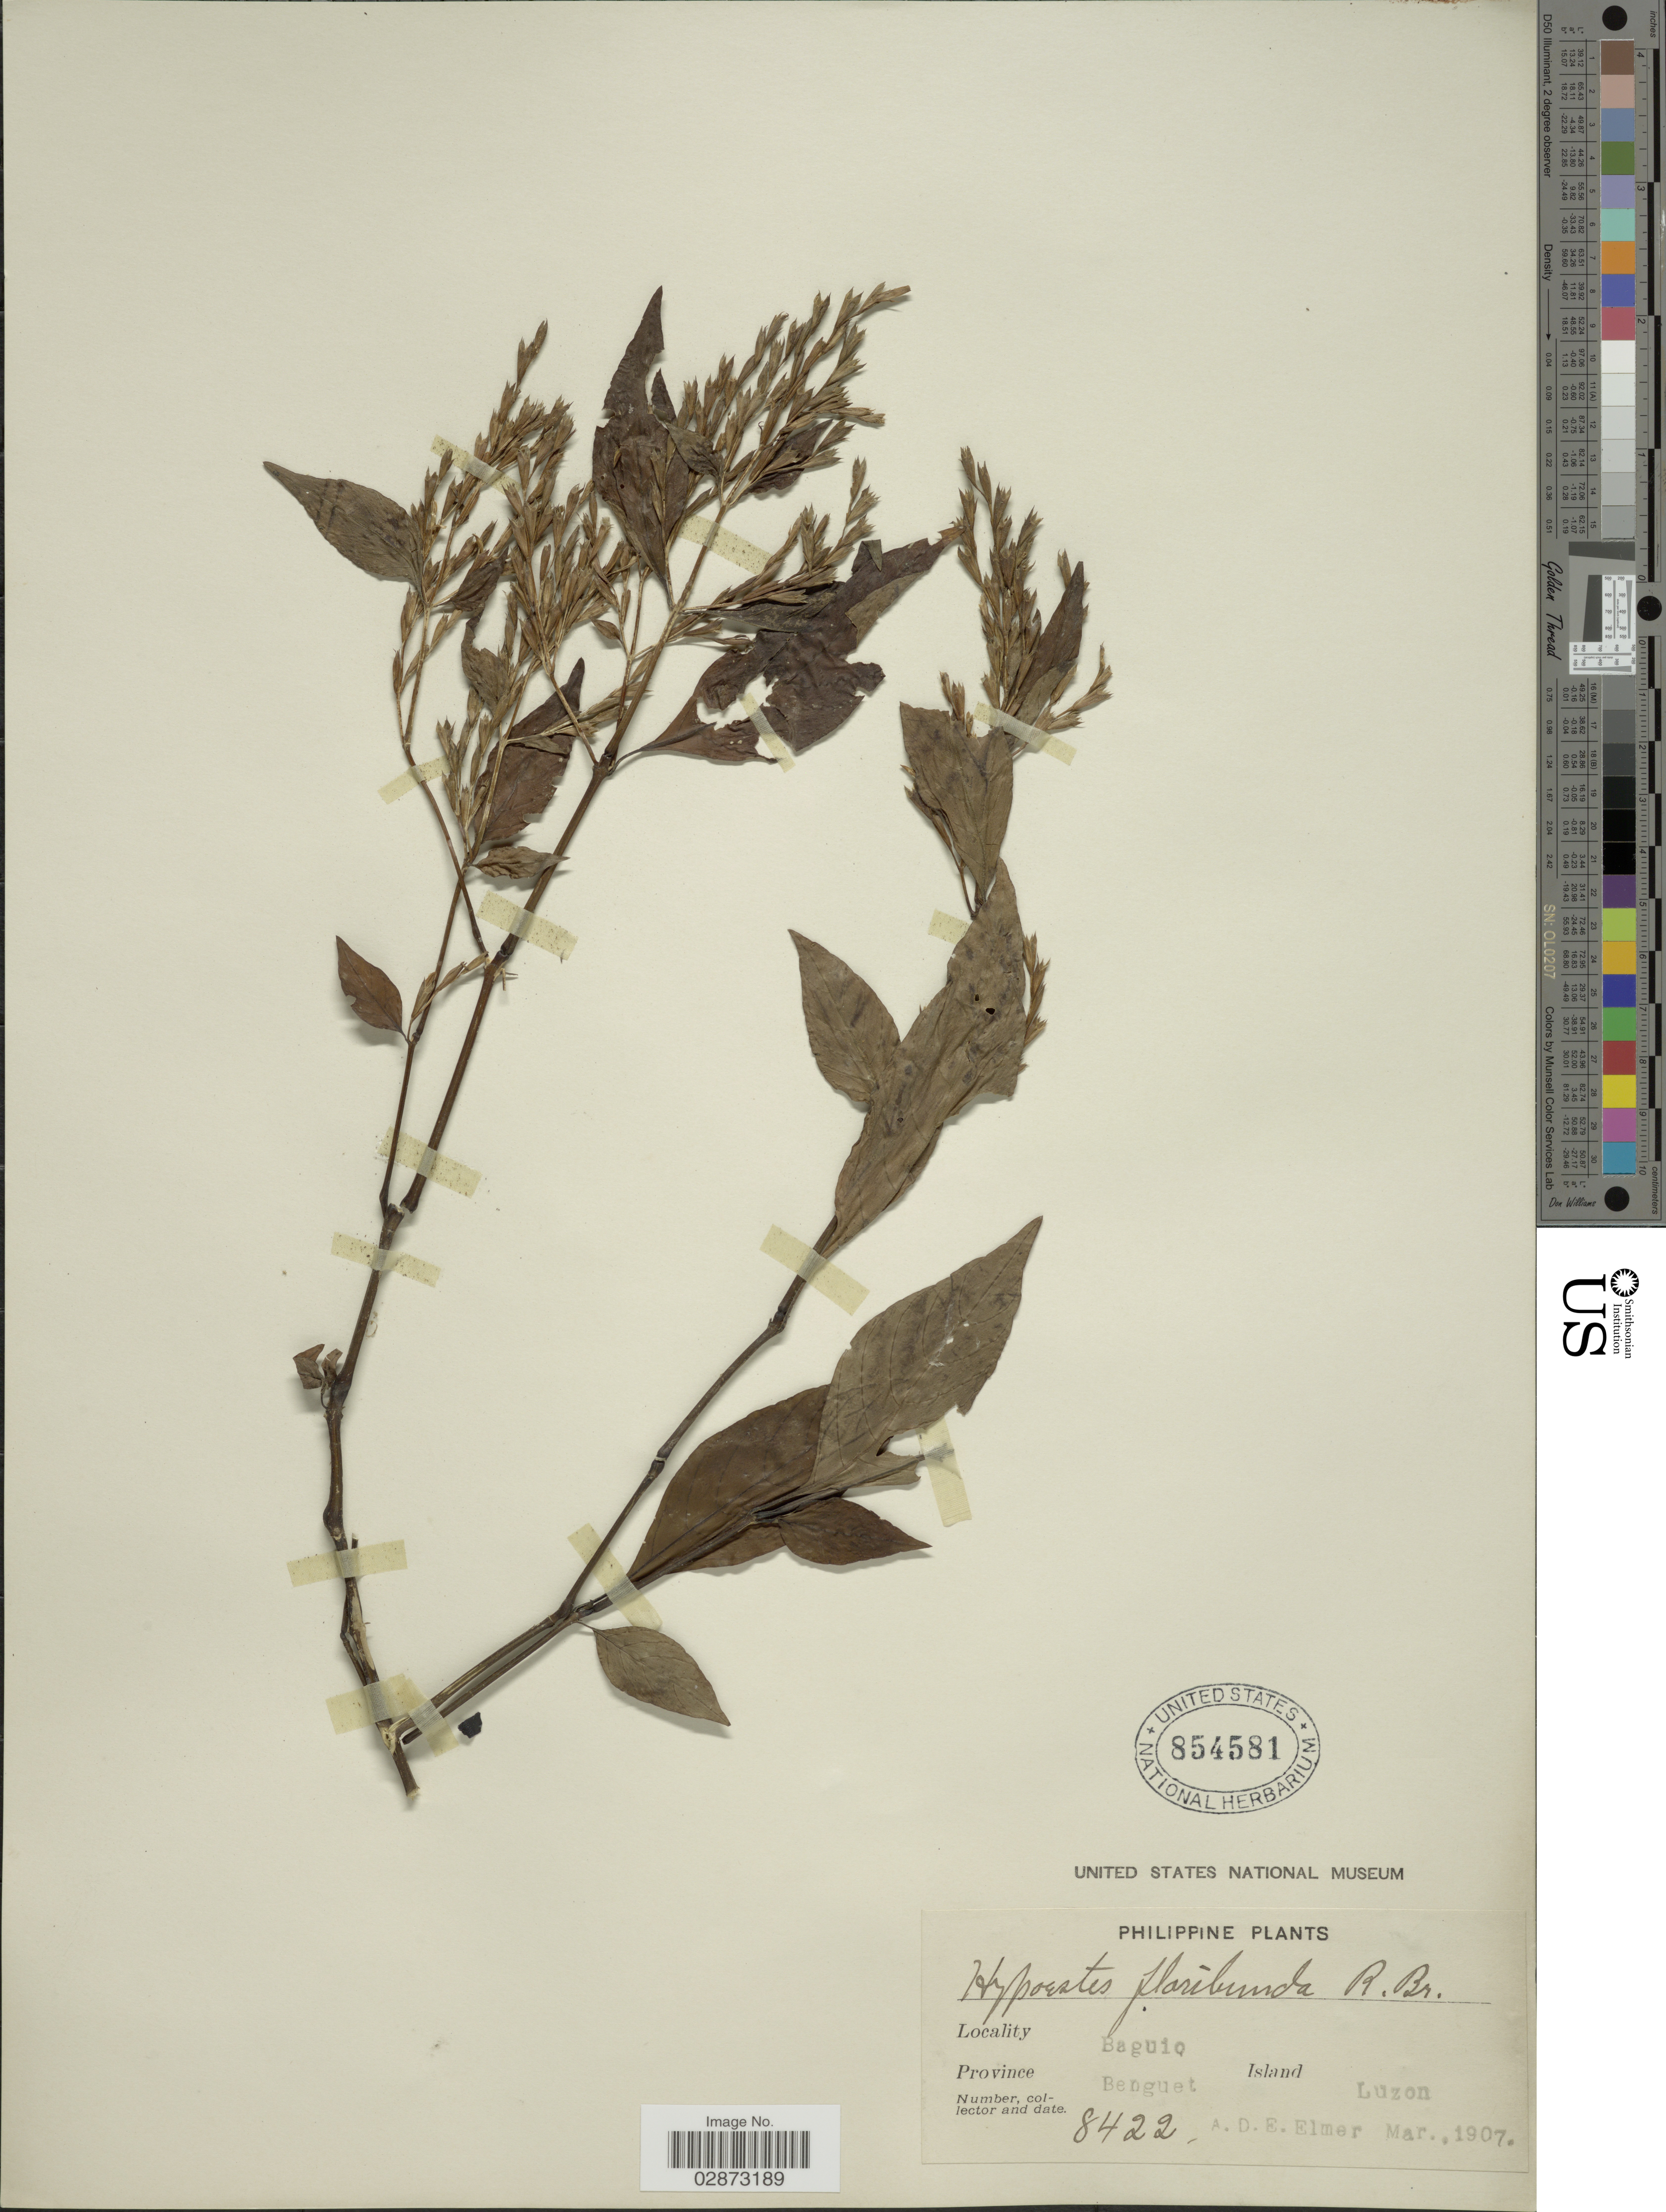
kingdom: Plantae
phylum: Tracheophyta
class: Magnoliopsida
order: Lamiales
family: Acanthaceae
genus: Hypoestes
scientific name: Hypoestes floribunda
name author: R. Br.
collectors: A. D. E. Elmer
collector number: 8422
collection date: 1907-03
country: Philippines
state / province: Cordillera (Administrative Region)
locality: Baguio. Province Benguet. Island Luzon.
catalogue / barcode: US 854581